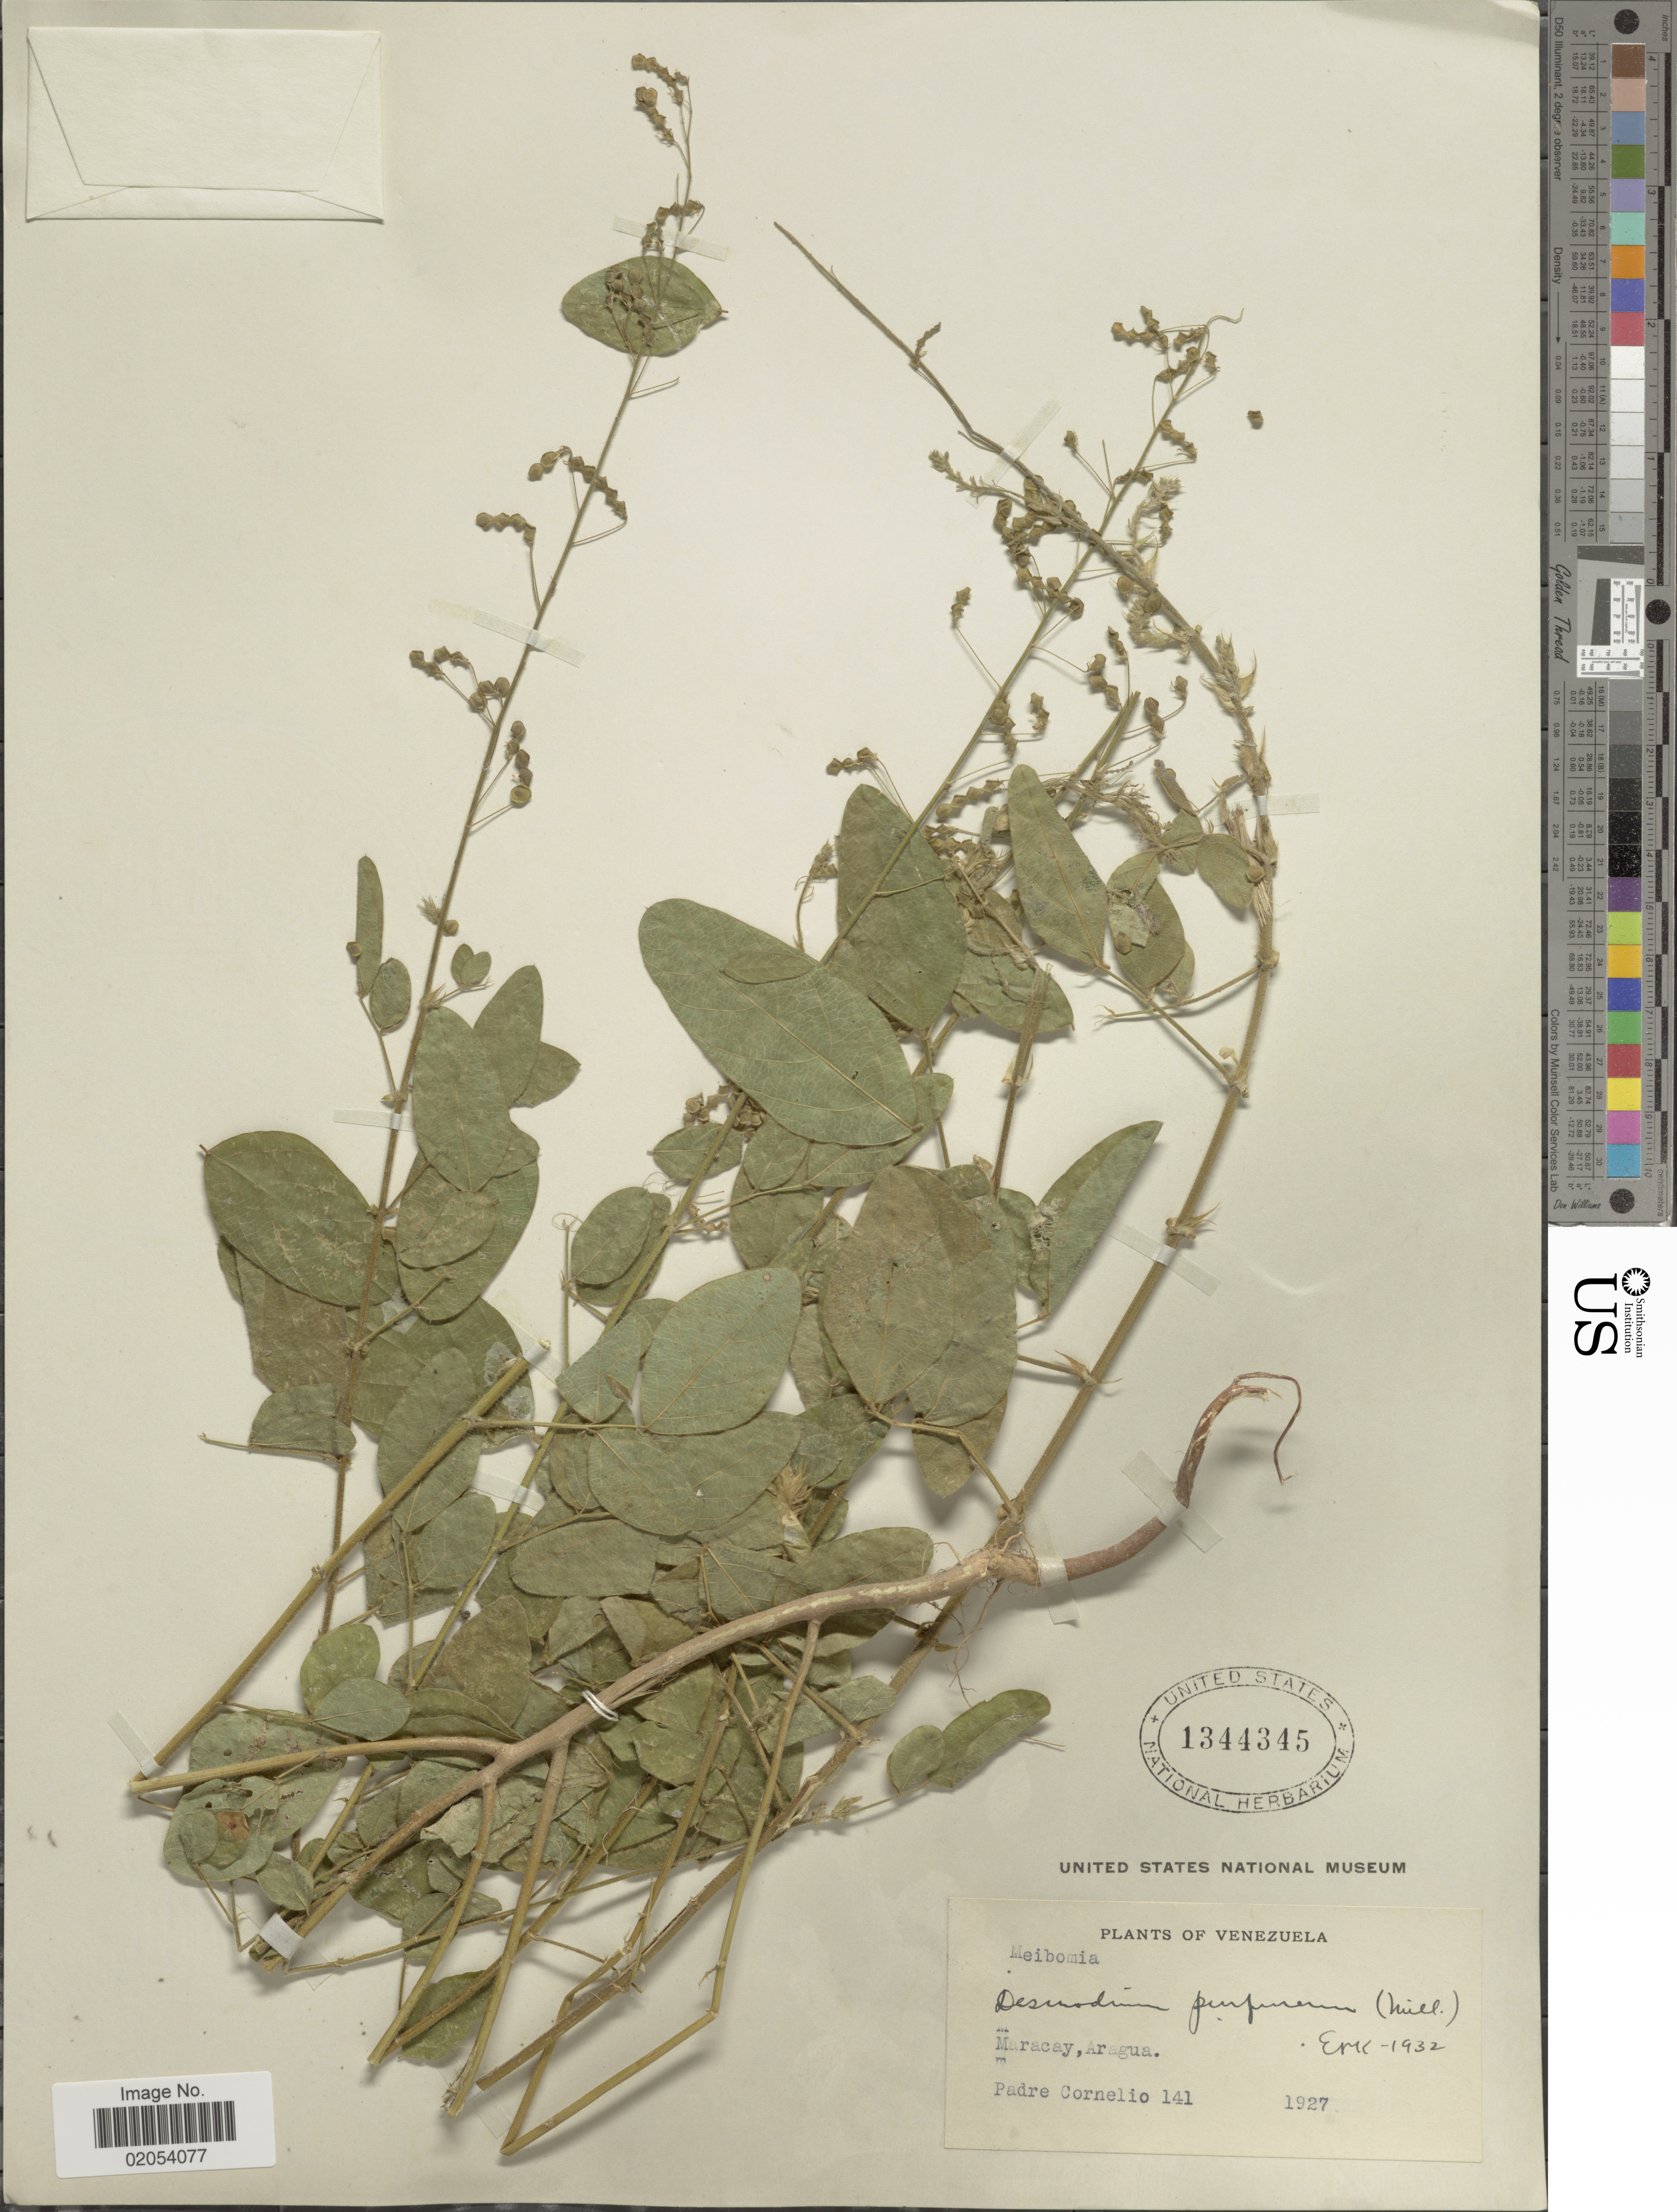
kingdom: Plantae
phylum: Tracheophyta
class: Magnoliopsida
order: Fabales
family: Fabaceae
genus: Desmodium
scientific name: Desmodium tortuosum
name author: (Sw.) DC.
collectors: P. Cornelio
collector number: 141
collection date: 1927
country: Venezuela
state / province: Aragua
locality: Maracay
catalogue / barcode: US 1344345